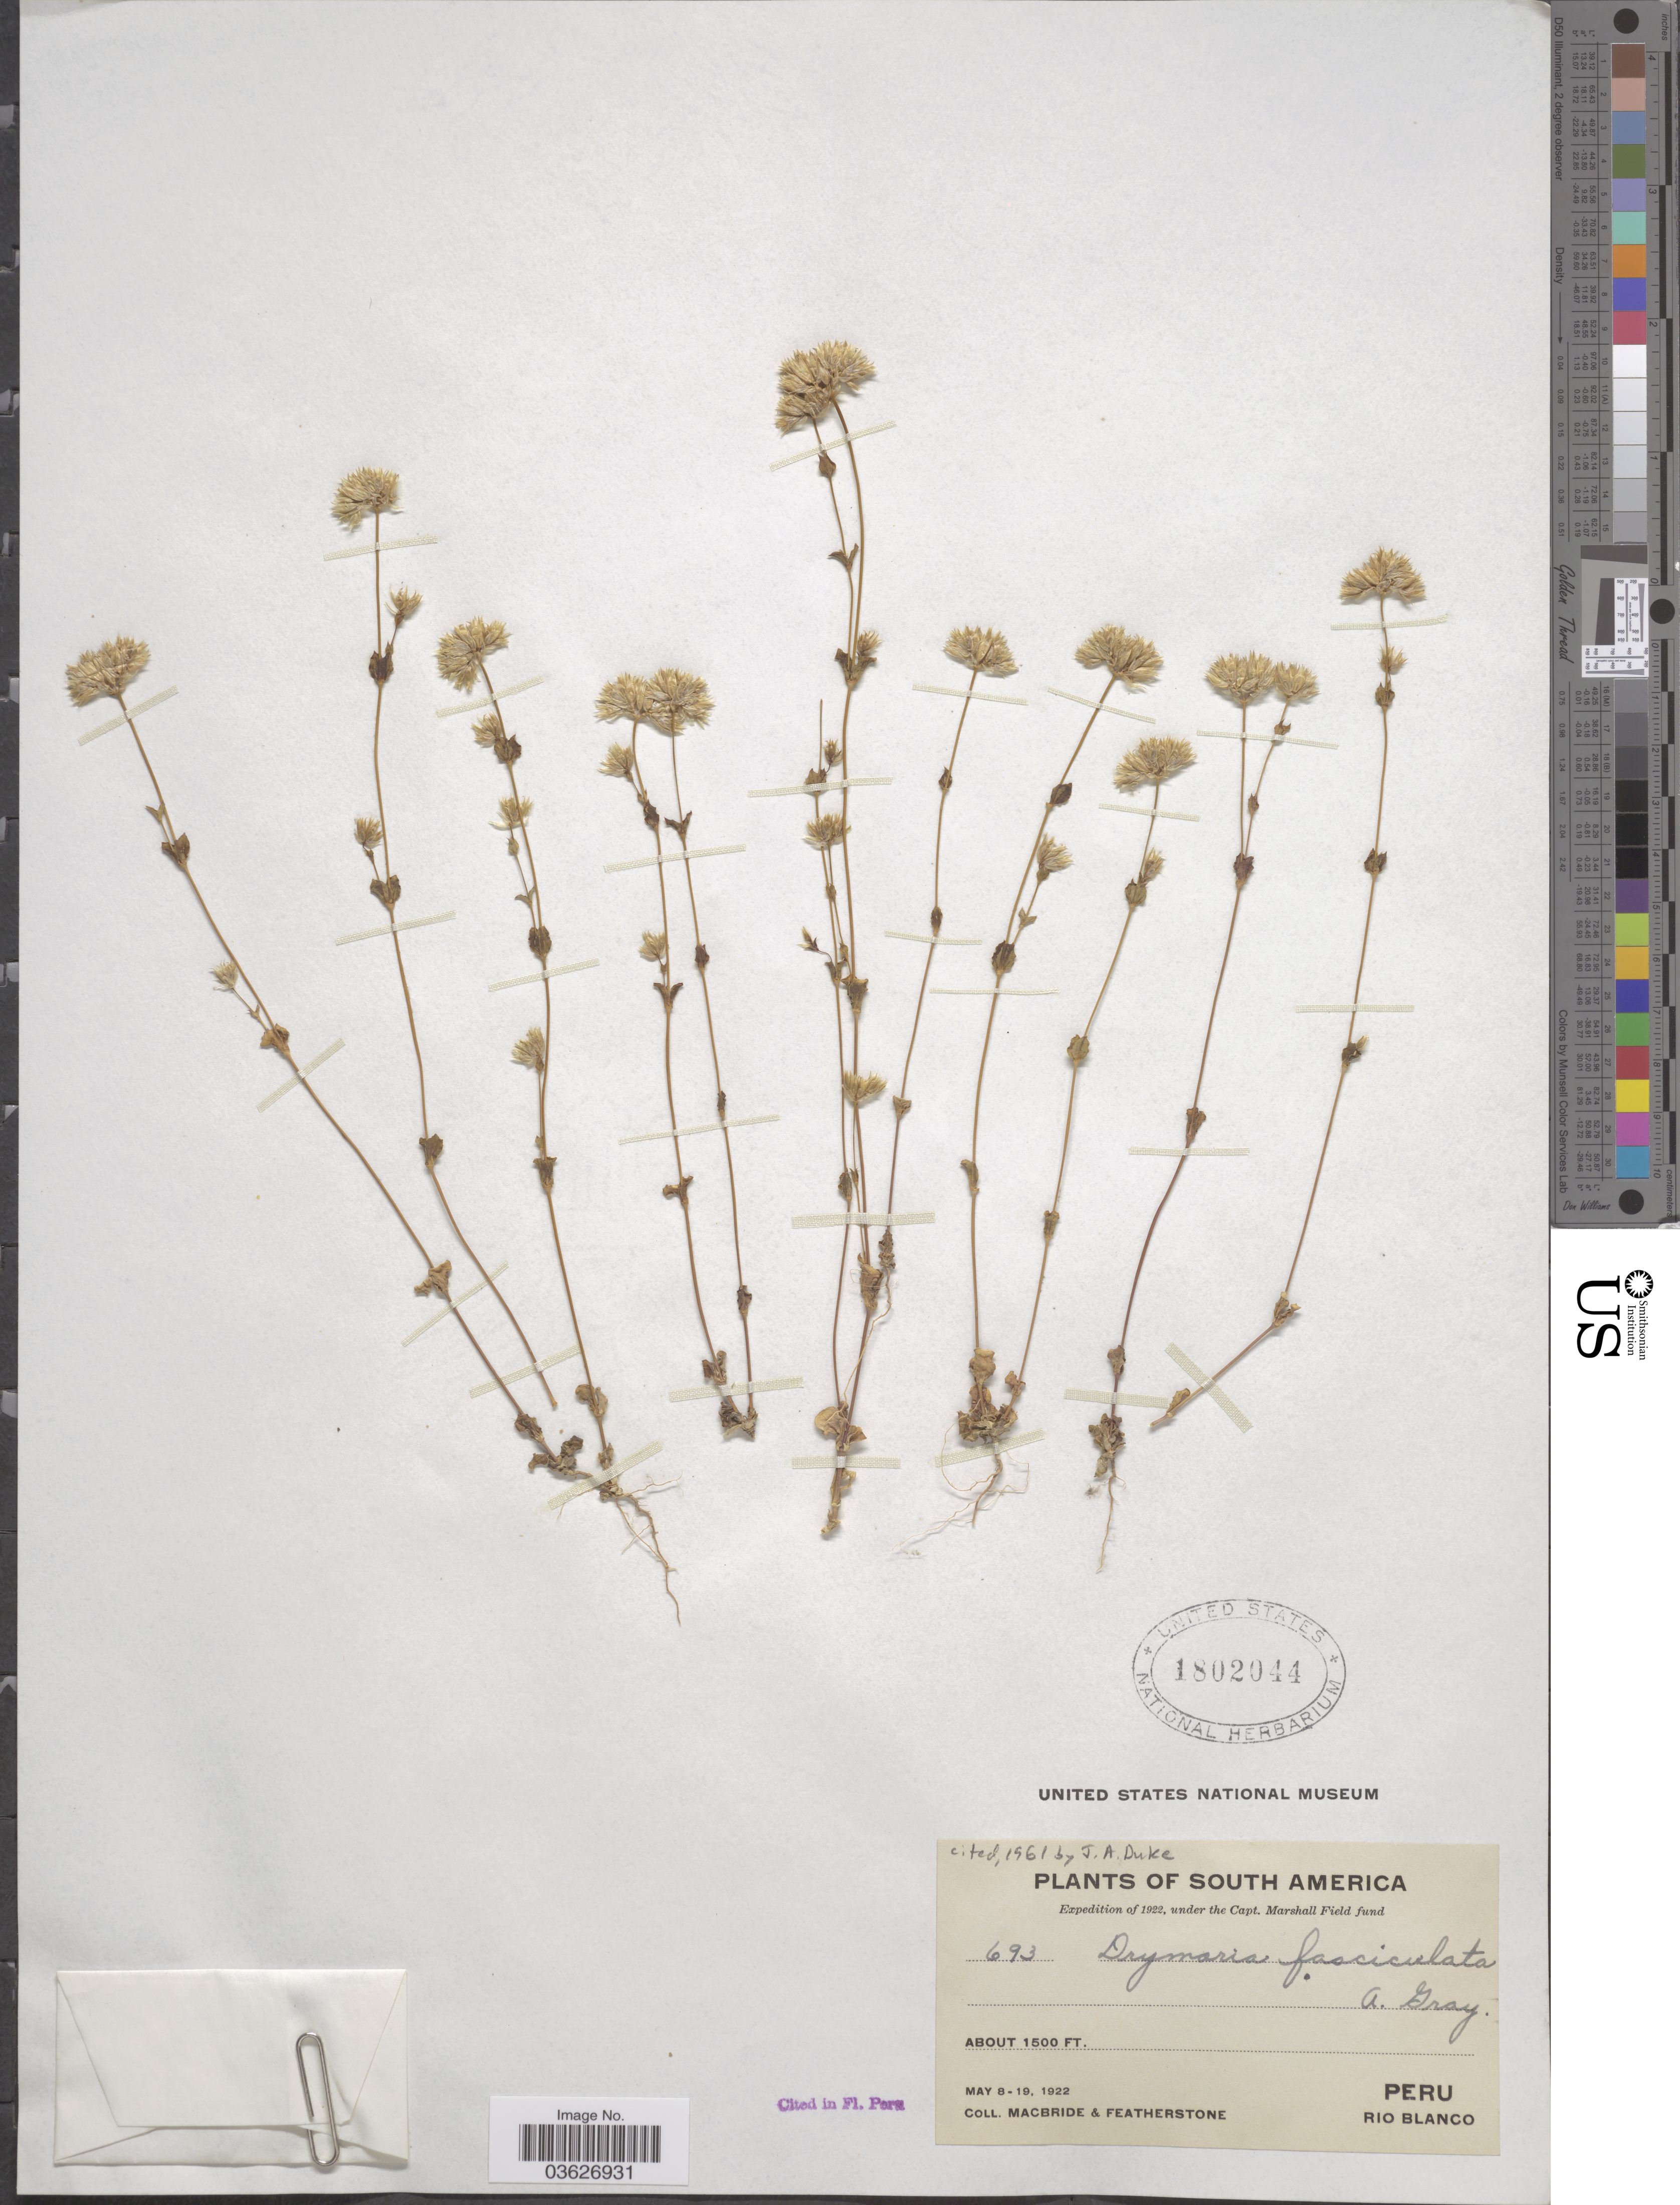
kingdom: Plantae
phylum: Tracheophyta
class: Magnoliopsida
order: Caryophyllales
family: Caryophyllaceae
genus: Drymaria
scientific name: Drymaria fasciculata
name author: A. Gray in Wilkes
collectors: Macbride, -- & -. Featherstone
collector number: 693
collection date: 1922-05-08/1922-05-19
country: Peru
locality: Rio Blanco.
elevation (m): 457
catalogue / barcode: US 1802044